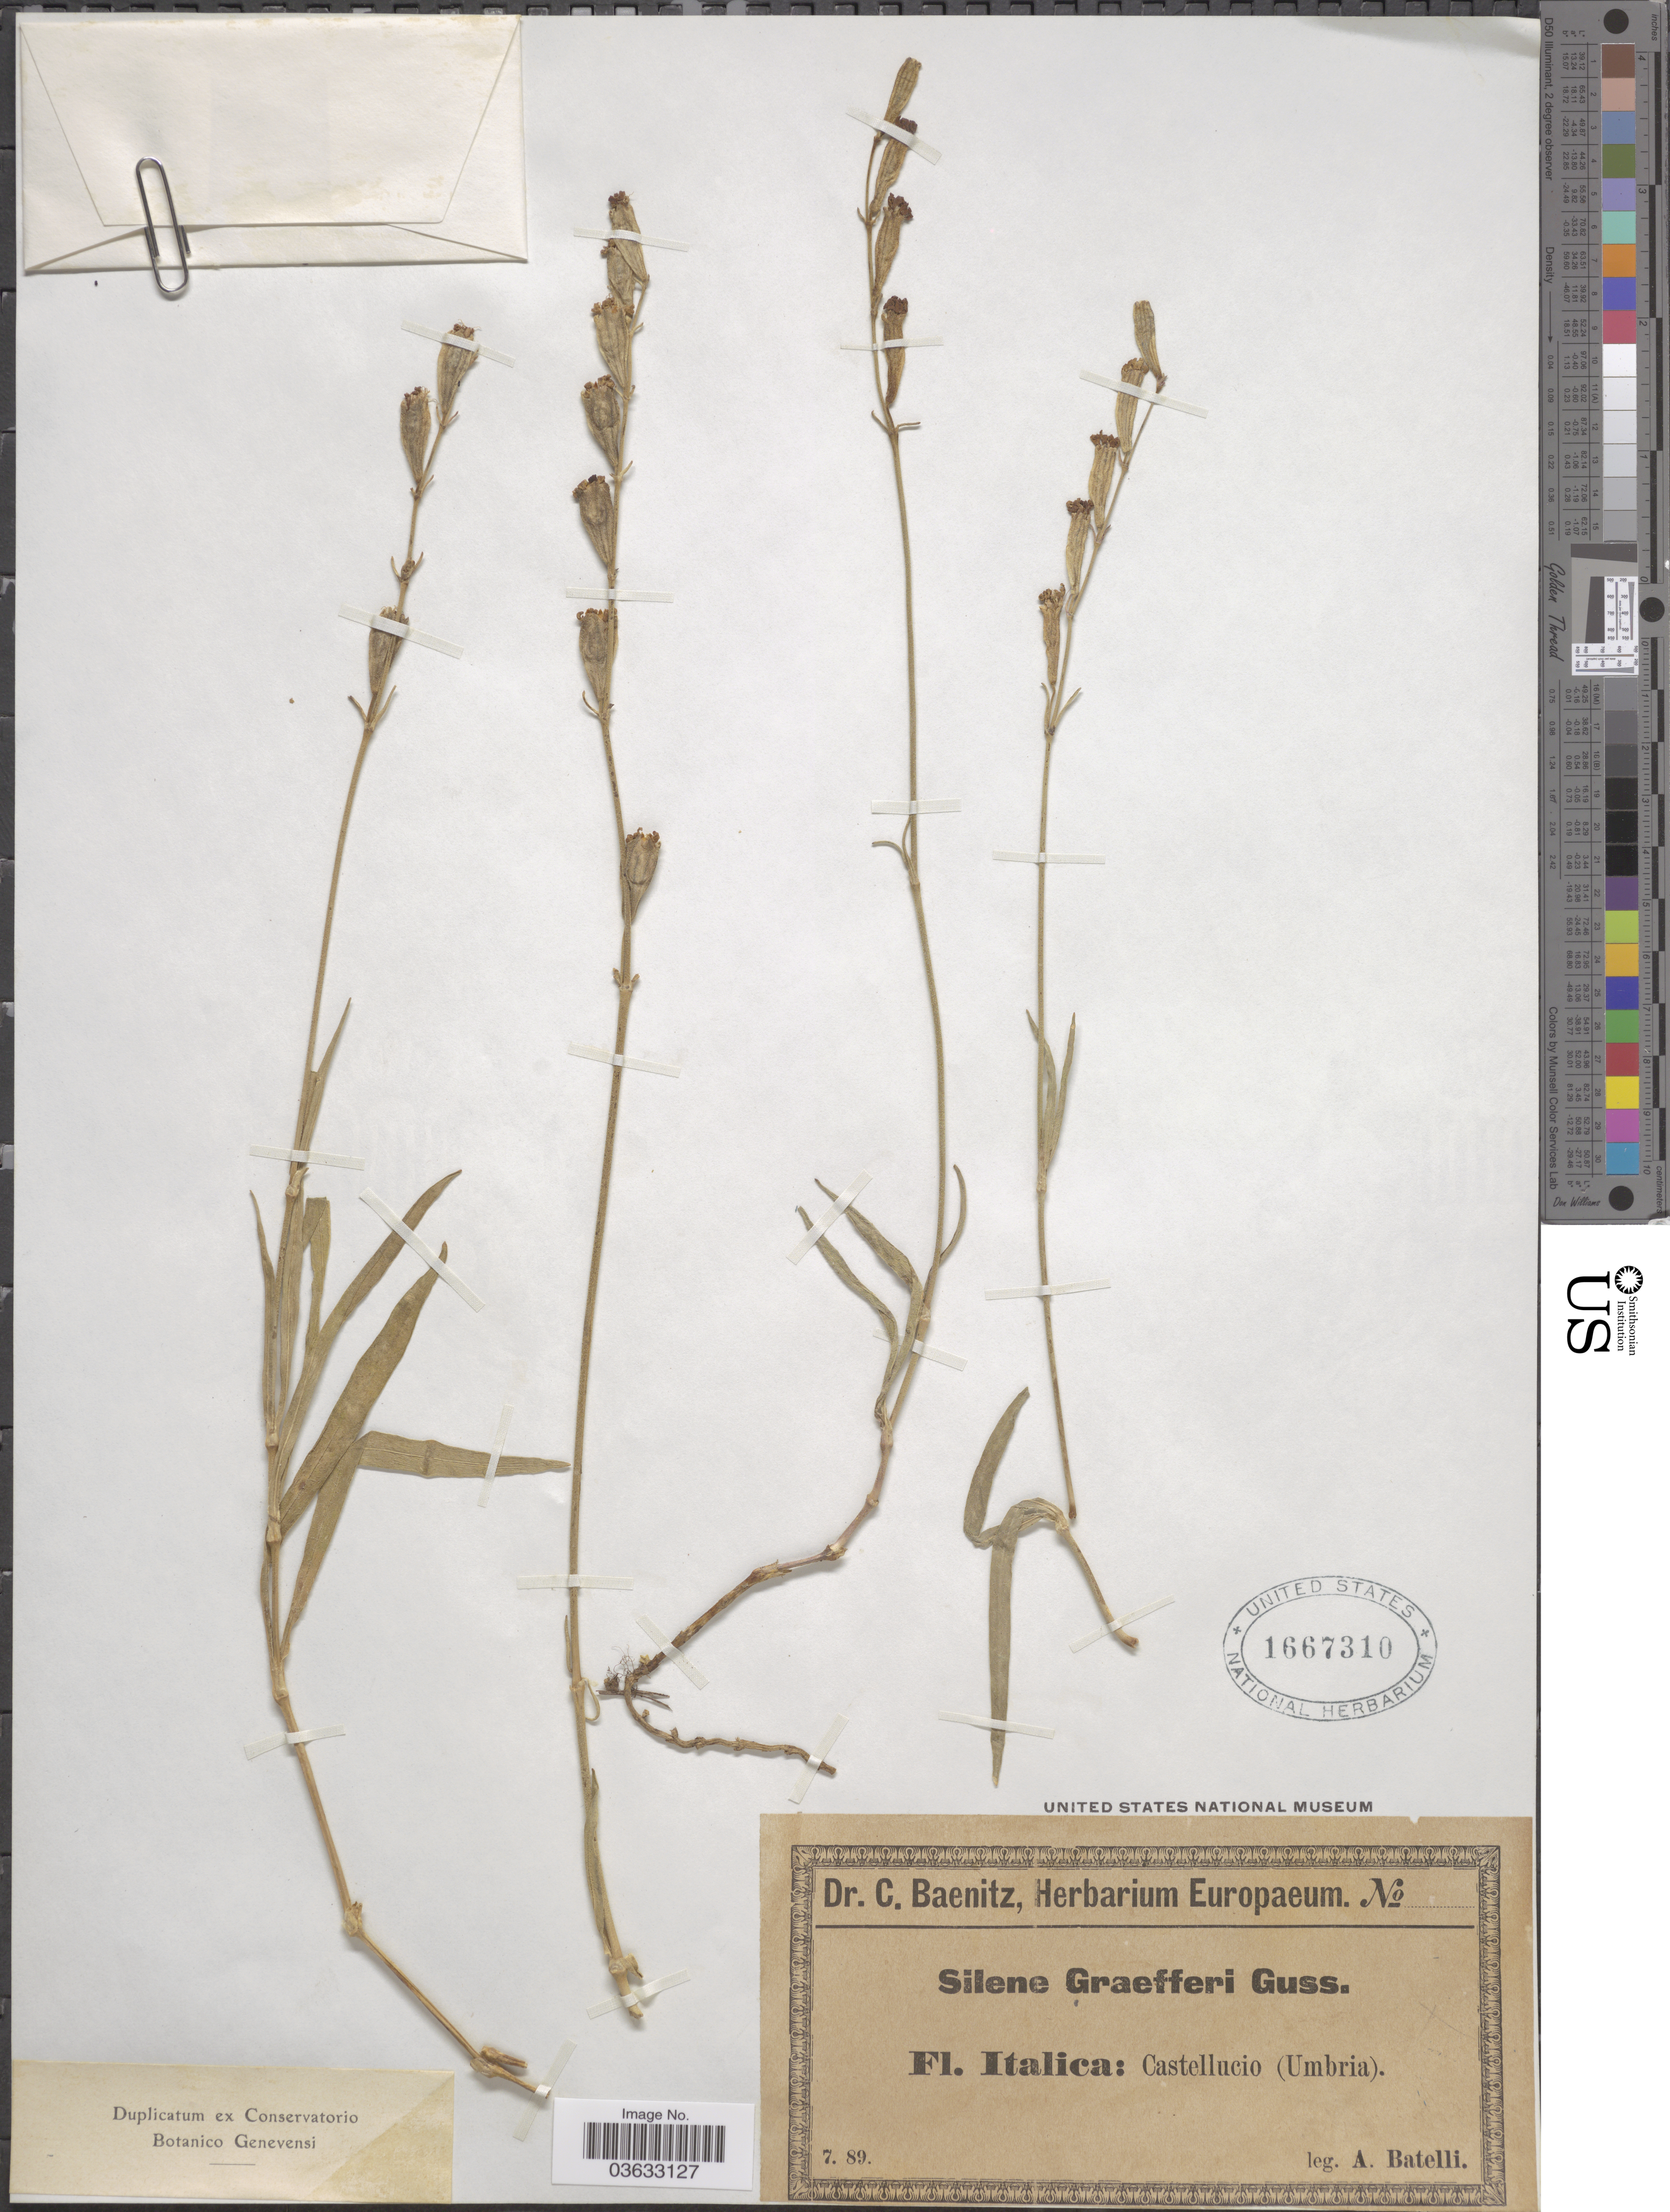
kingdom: Plantae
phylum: Tracheophyta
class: Magnoliopsida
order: Caryophyllales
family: Caryophyllaceae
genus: Silene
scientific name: Silene graefferi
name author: Gussone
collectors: A. Batelli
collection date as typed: Transcribed d/m/y: /7/89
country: Italy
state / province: Umbria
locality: Italica: Castellucio.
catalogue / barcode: US 1667310